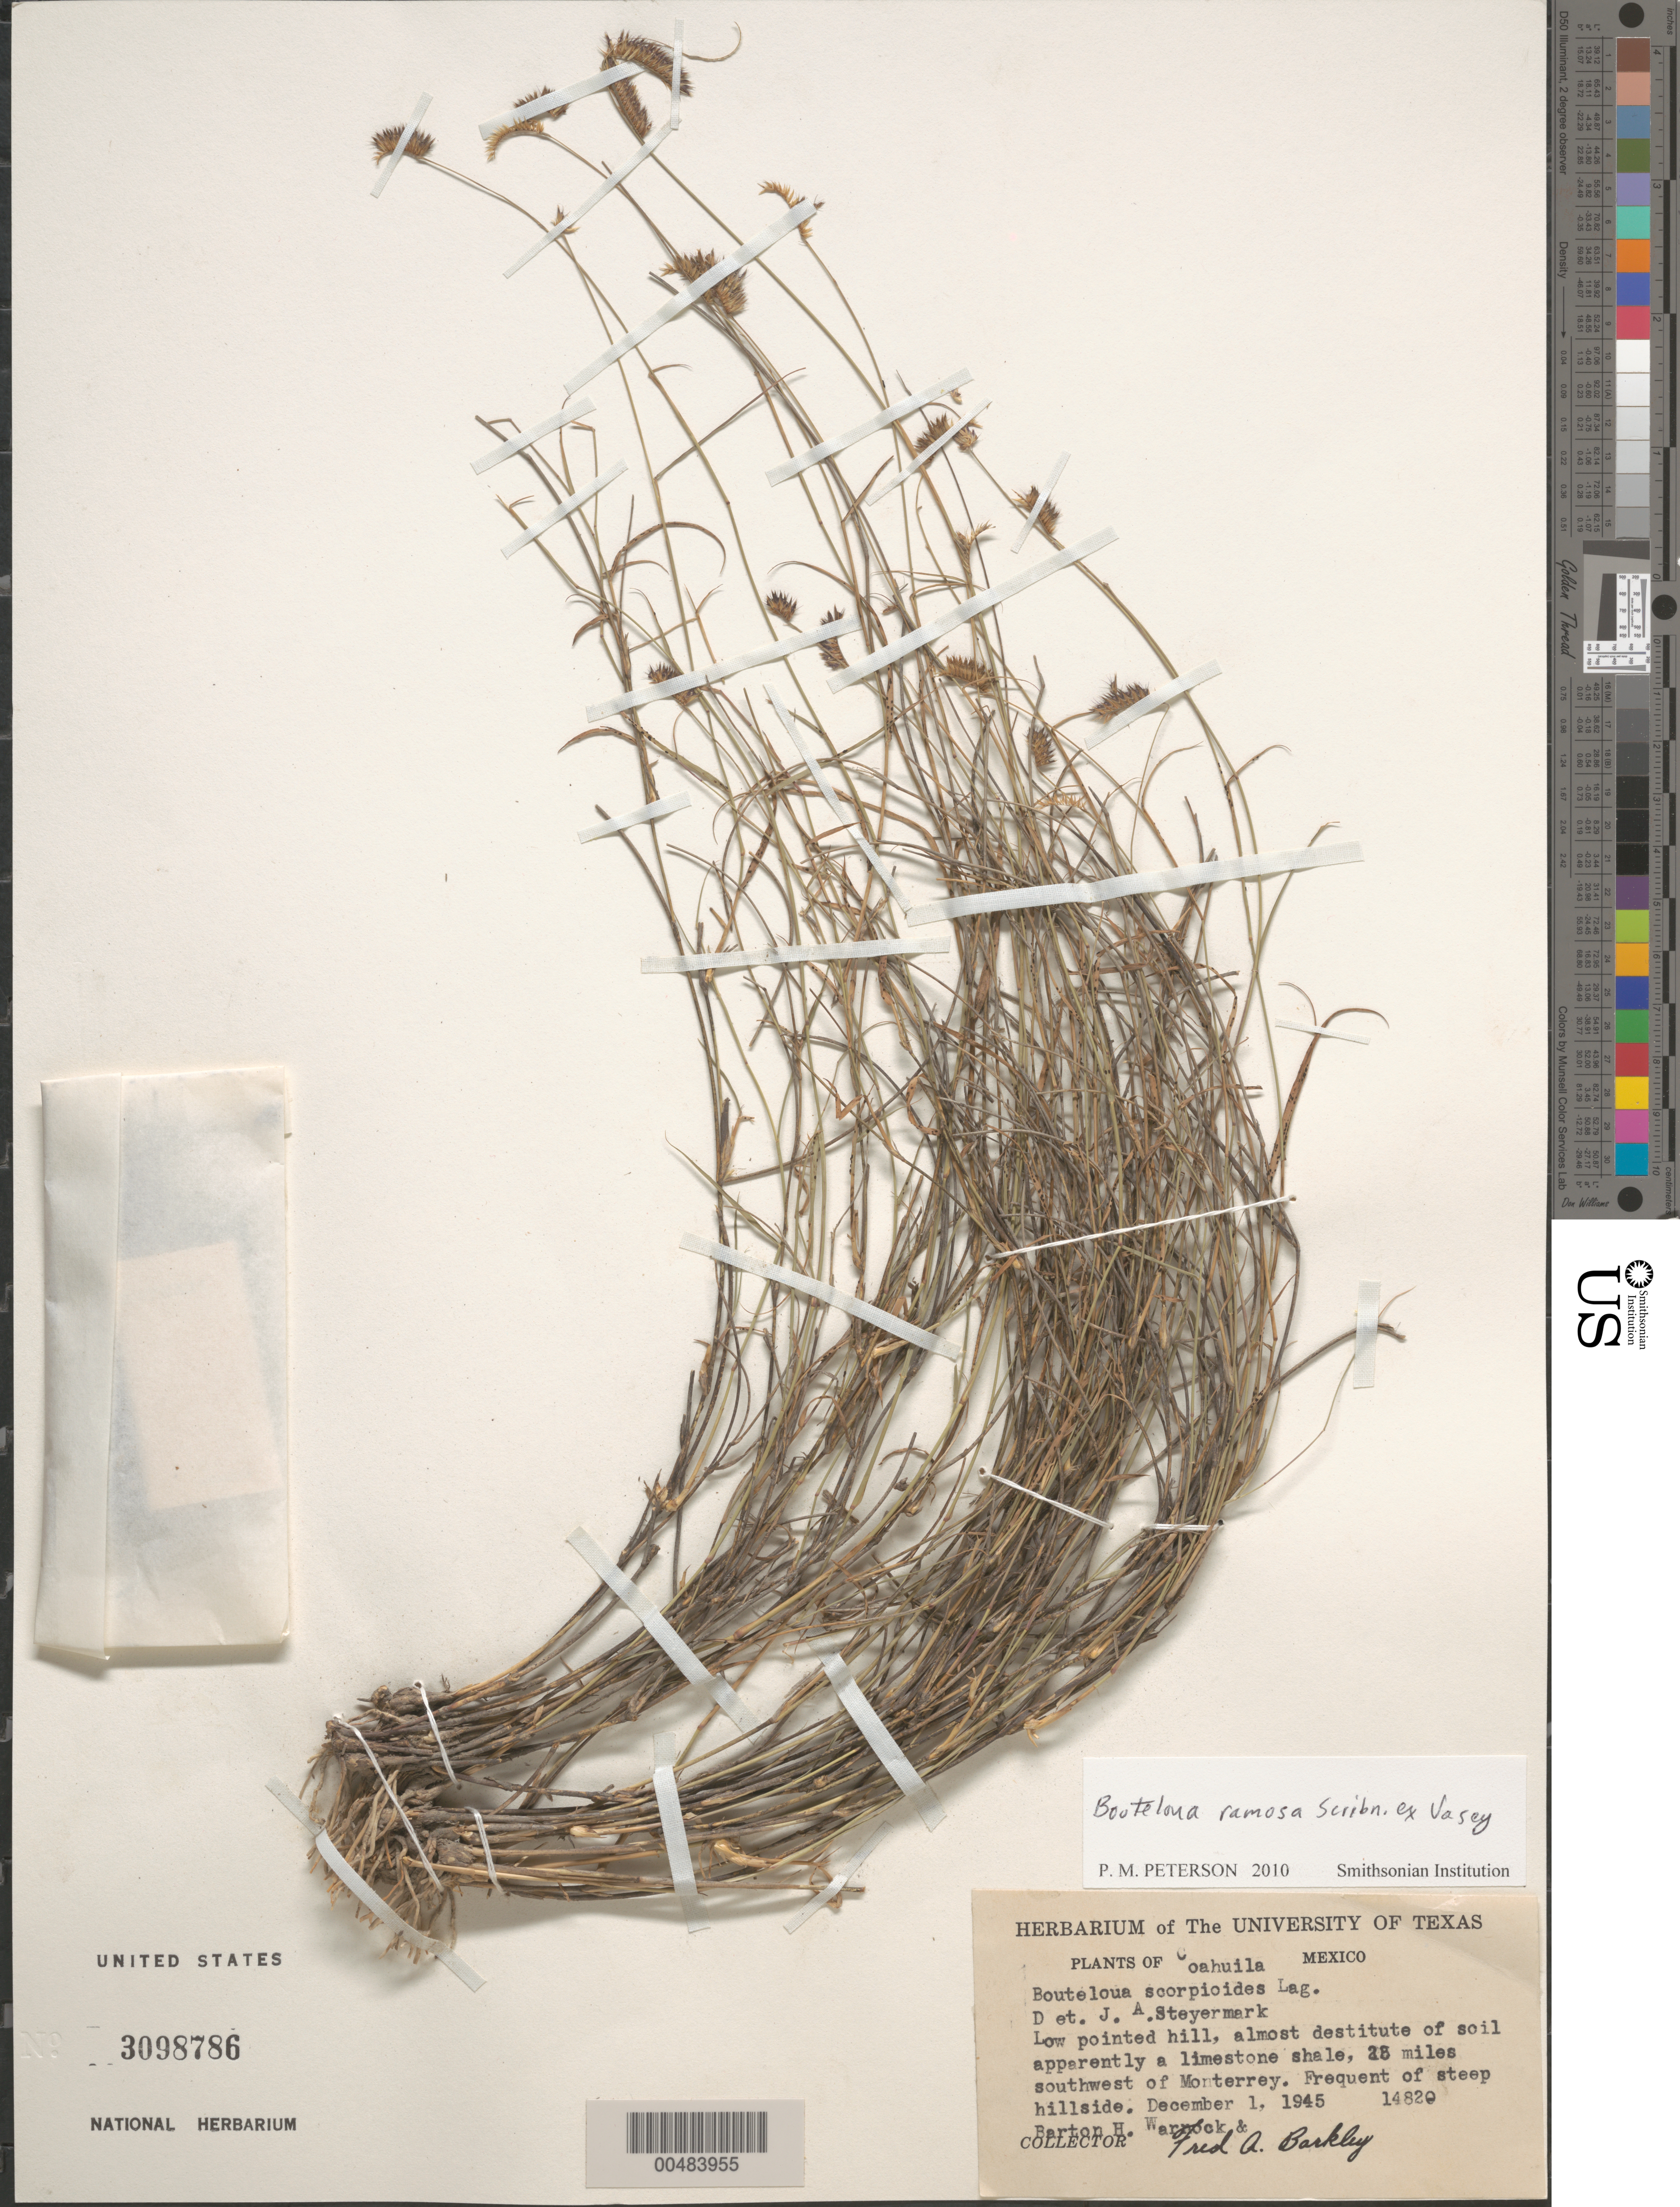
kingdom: Plantae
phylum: Tracheophyta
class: Liliopsida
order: Poales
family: Poaceae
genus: Bouteloua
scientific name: Bouteloua ramosa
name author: Scribn. ex Vasey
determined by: Peterson, Paul M., (BOT), Smithsonian Institution - National Museum of Natural History (UNITED STATES)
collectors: B. H. Warnock & F. A. Barkley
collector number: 14820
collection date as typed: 1 Dec 1945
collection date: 1945-12-01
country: Mexico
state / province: Coahuila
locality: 28 mi SW of Monterrey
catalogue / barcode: US 3098786